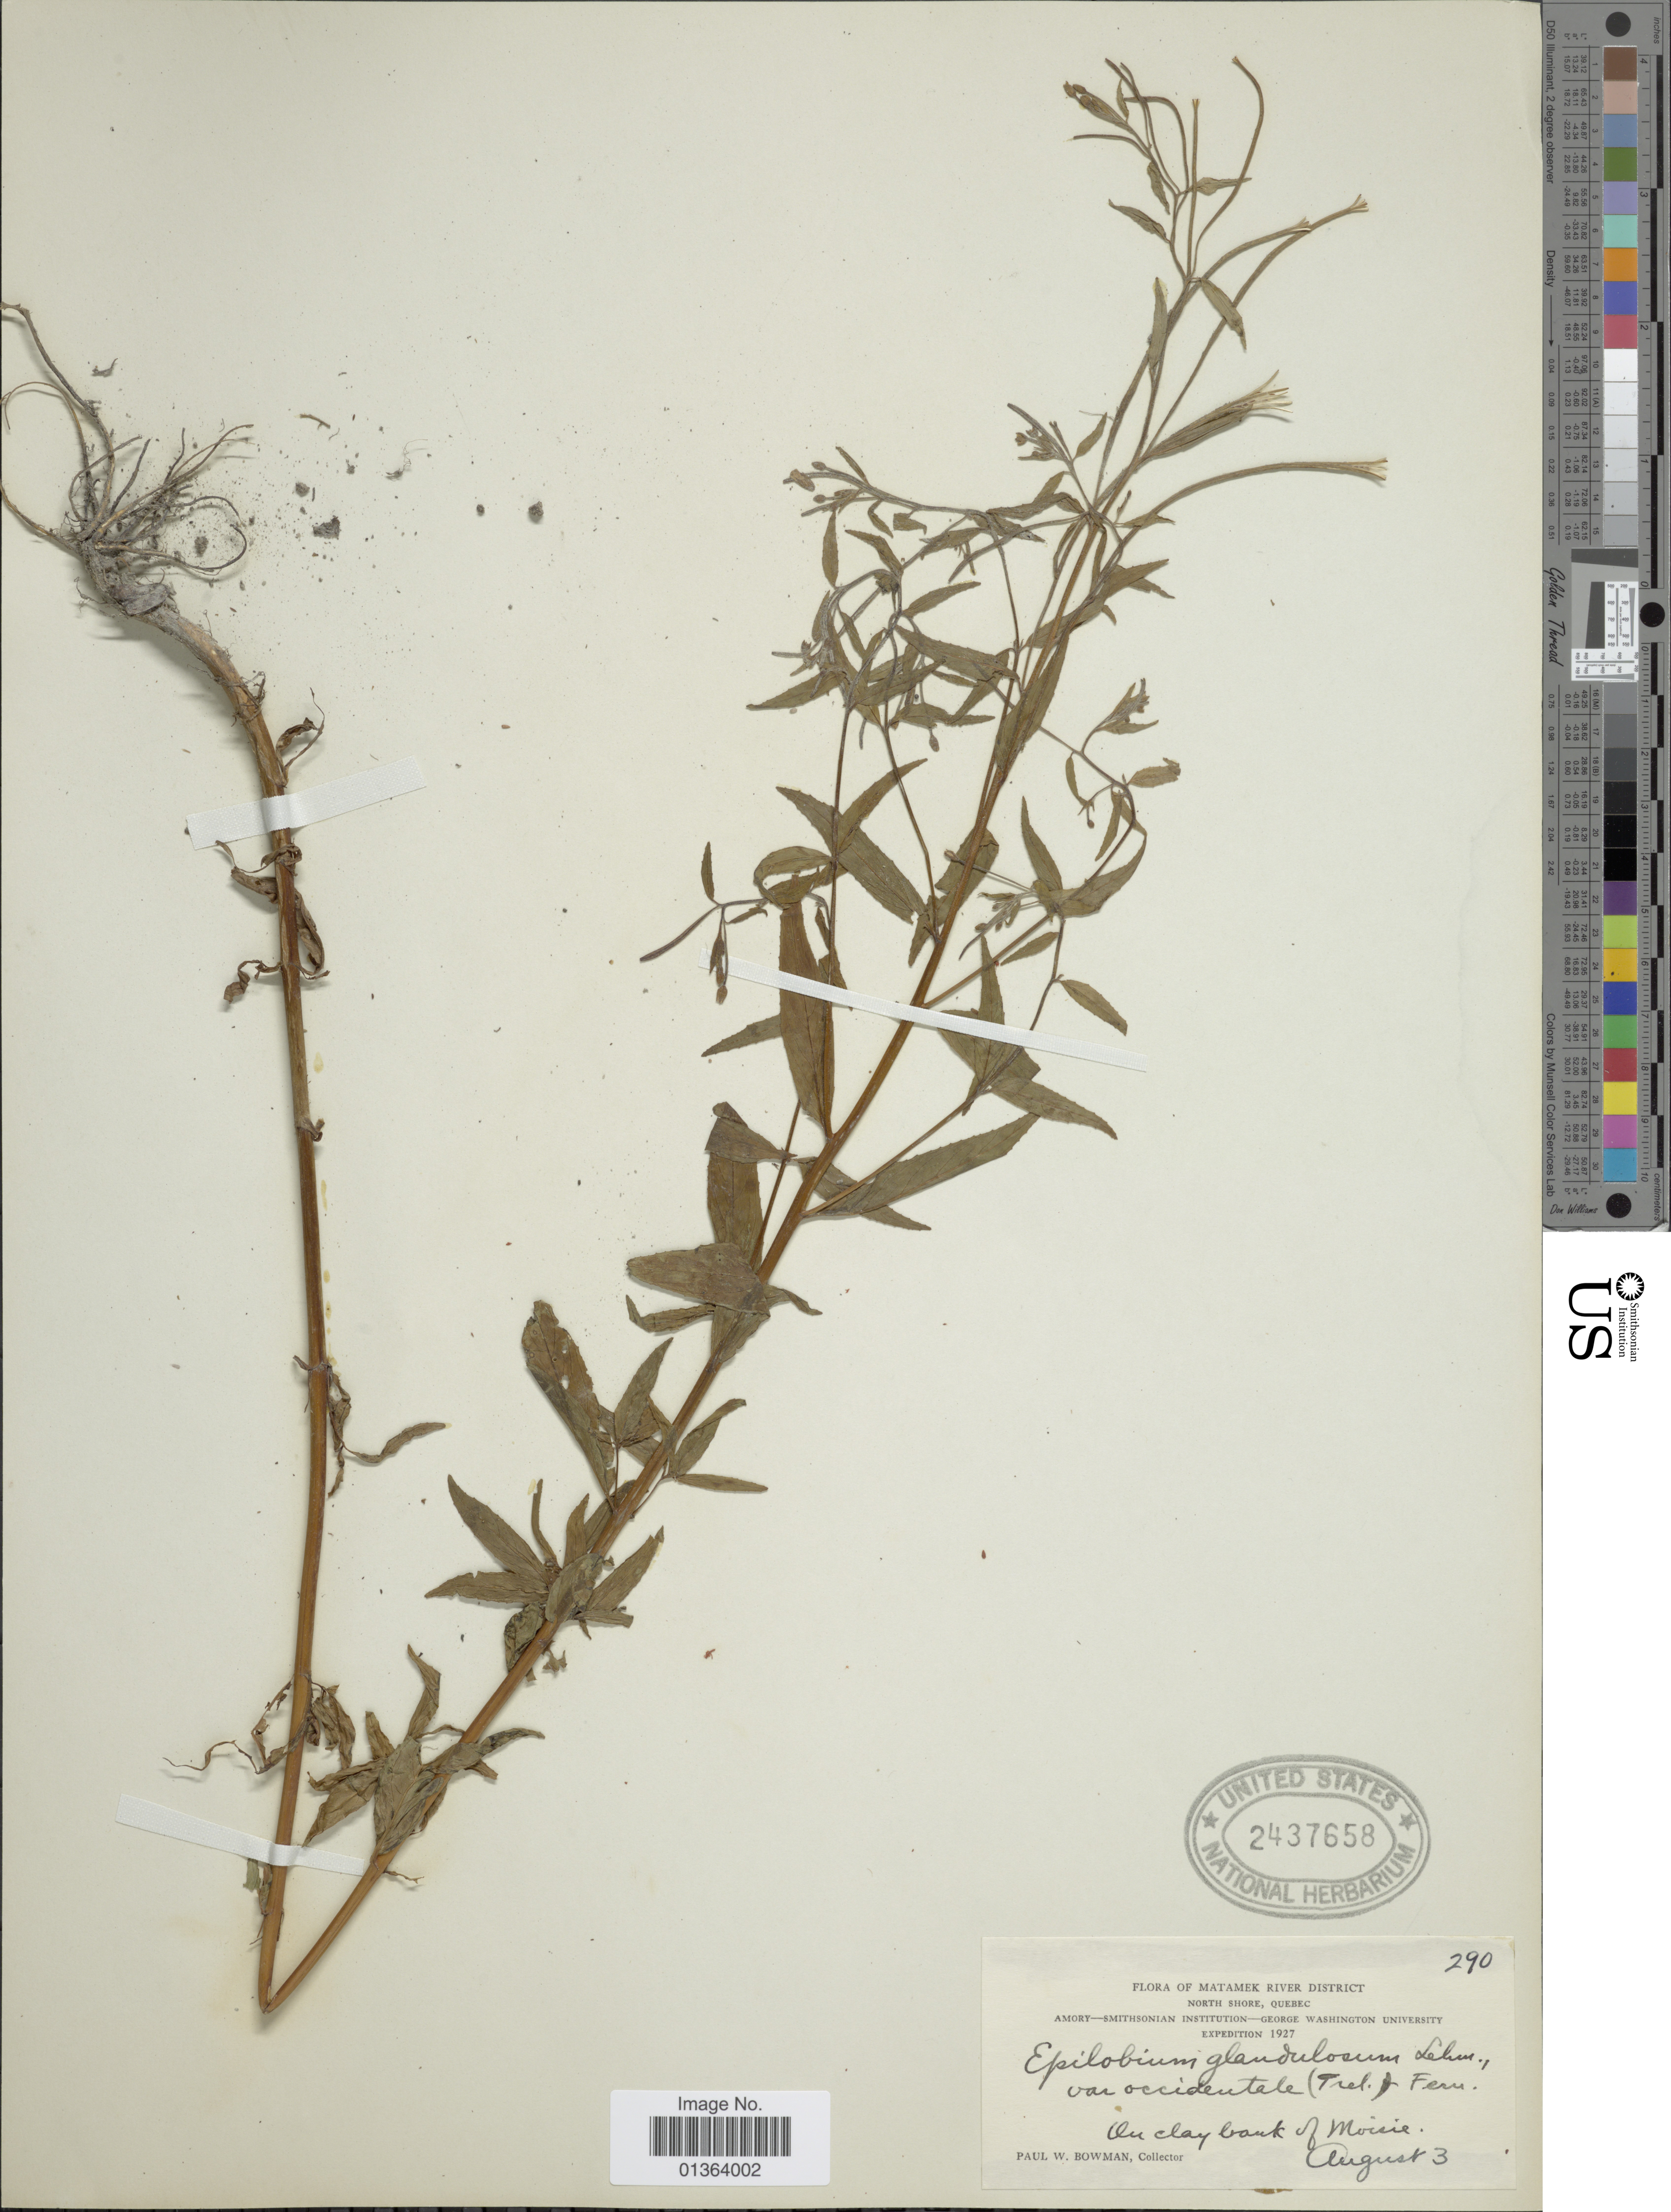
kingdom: Plantae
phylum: Tracheophyta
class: Magnoliopsida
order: Myrtales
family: Onagraceae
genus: Epilobium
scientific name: Epilobium ciliatum subsp. glandulosum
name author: (Lehm.) Hoch & P.H. Raven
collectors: P. Bowman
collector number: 290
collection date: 1927-08-03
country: Canada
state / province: Quebec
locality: Matamek River District. North Shore.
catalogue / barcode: US 2437658